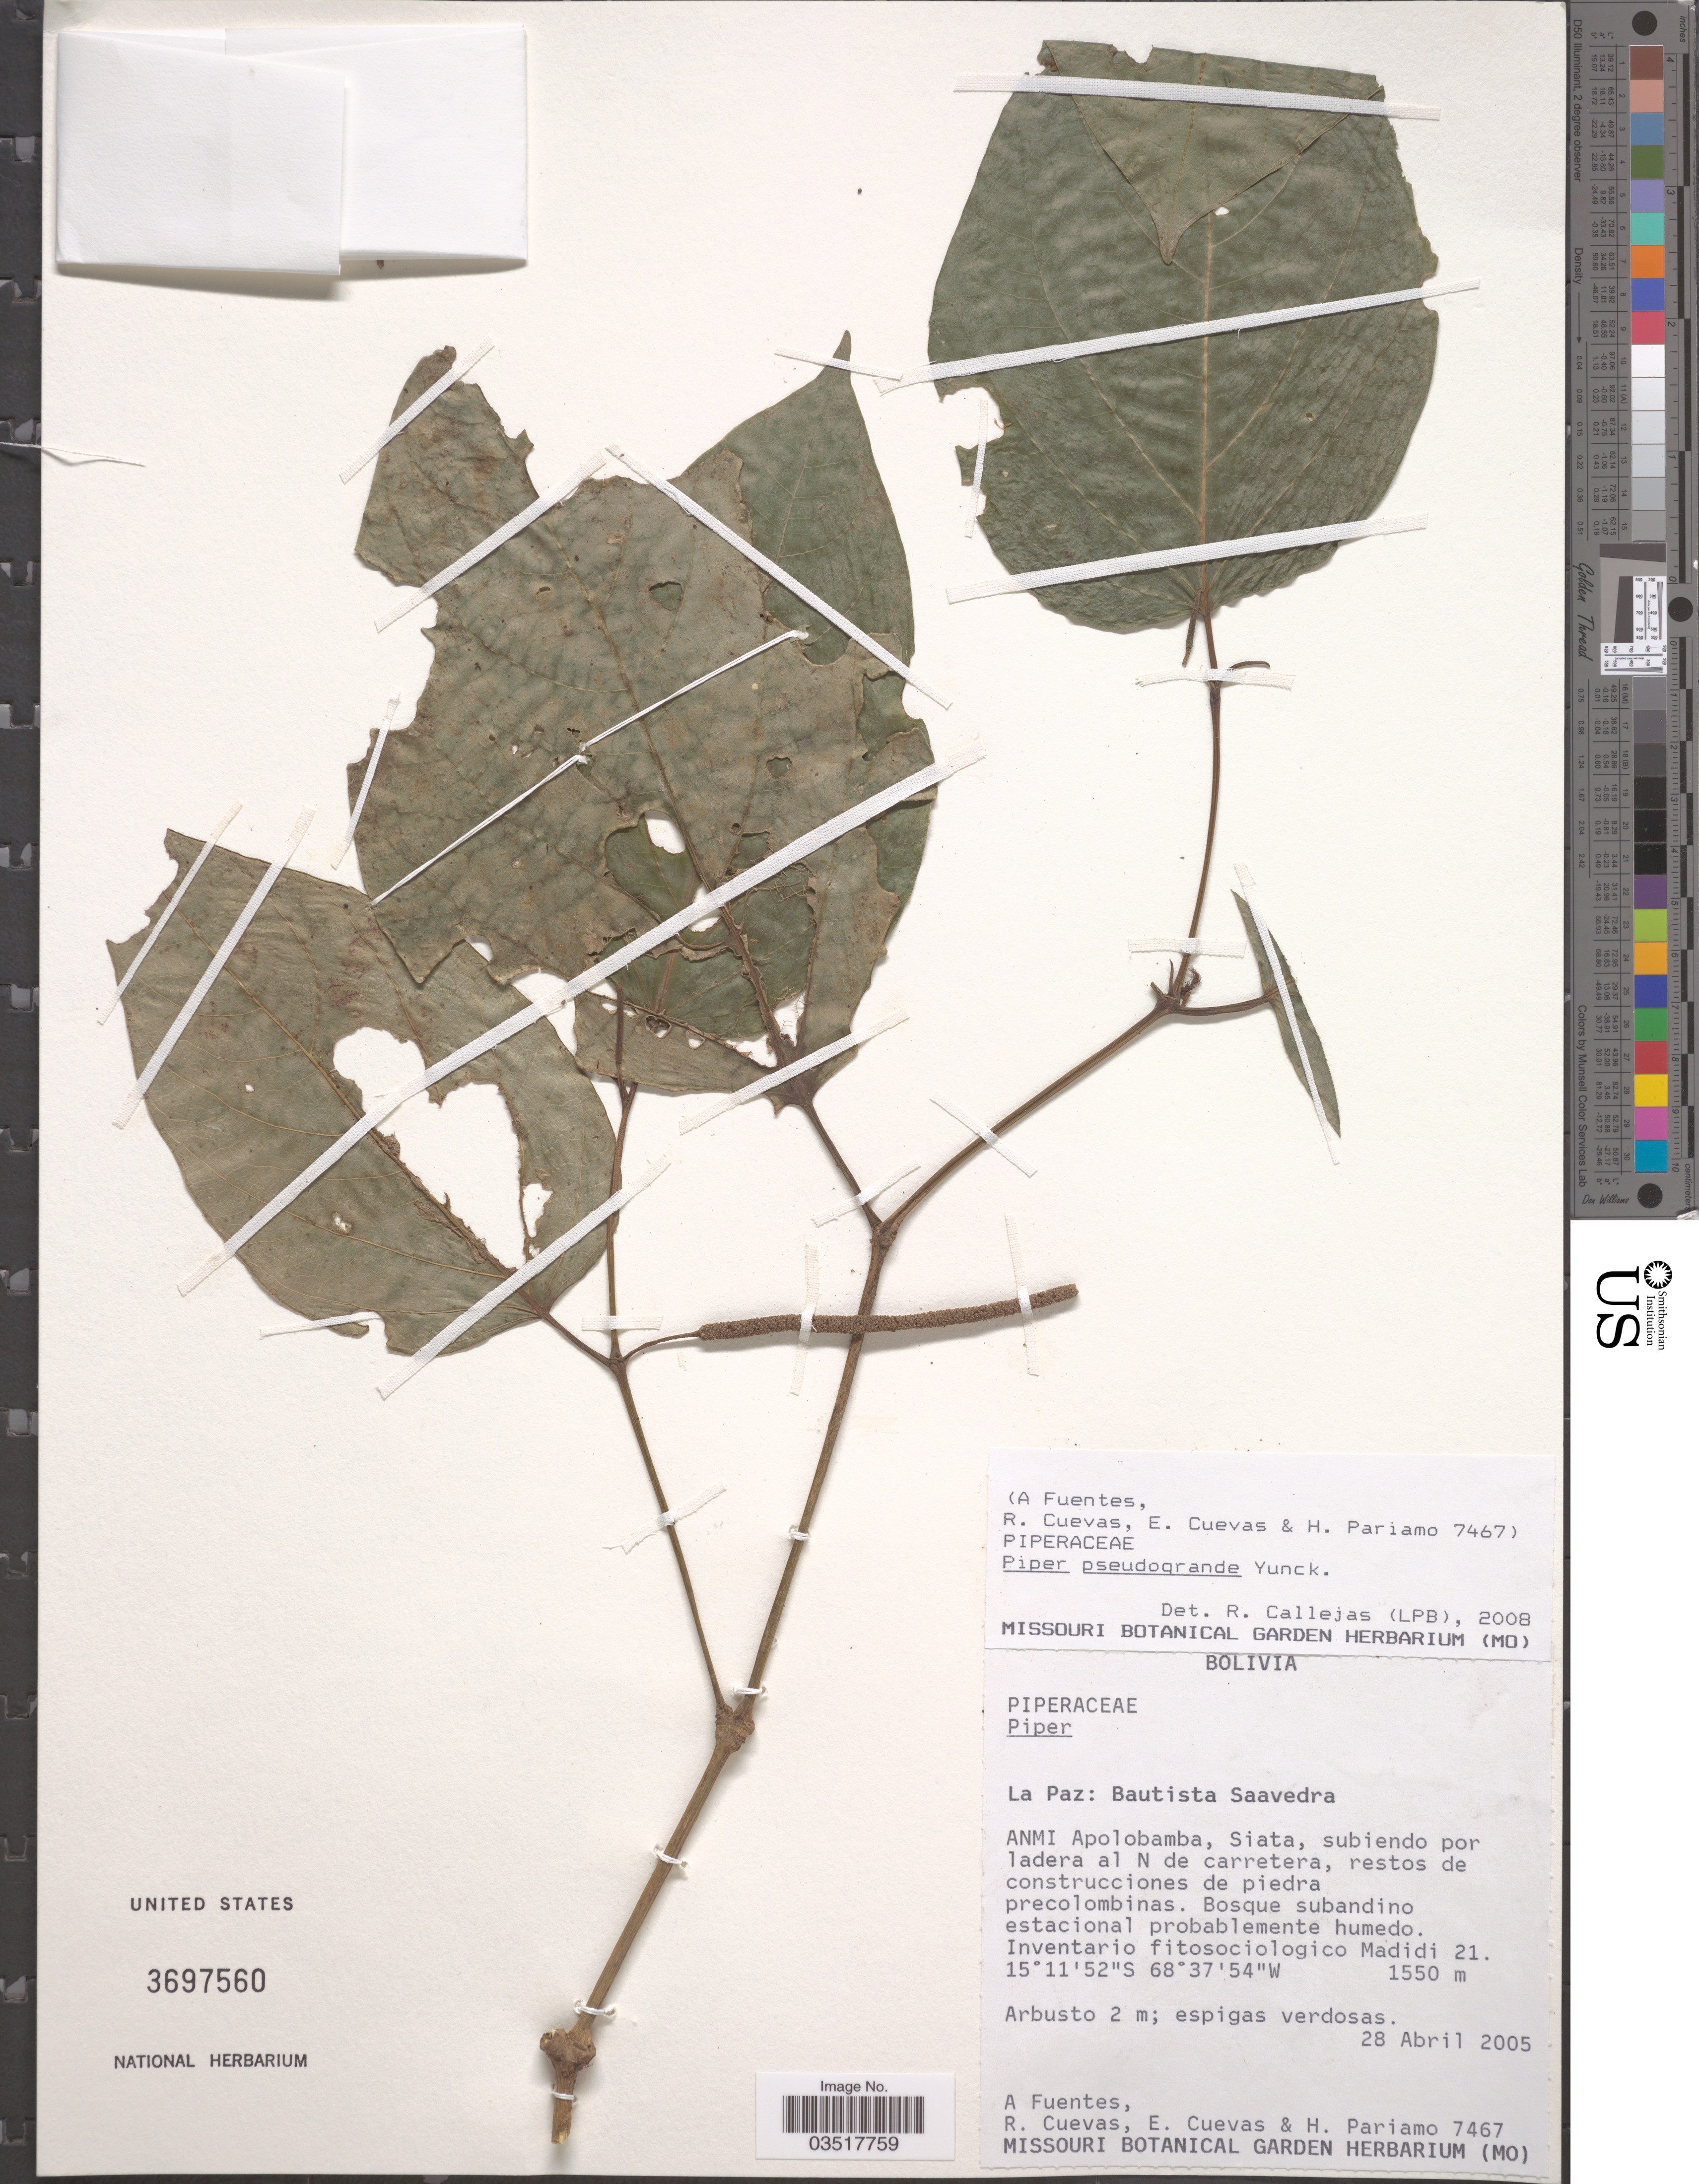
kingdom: Plantae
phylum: Tracheophyta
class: Magnoliopsida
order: Piperales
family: Piperaceae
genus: Piper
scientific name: Piper pseudogrande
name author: Yunck.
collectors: A. Fuentes, R. Cuevas, E. Cuevas & H. Pariamo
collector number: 7467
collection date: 2005-04-28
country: Bolivia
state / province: La Paz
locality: Bautista Saavedra. ANMI Apolobamba, Siata, subiendo por ladera al N de carretera, restos de construcciones de piedra precolombinas.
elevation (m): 1550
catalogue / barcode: US 3697560